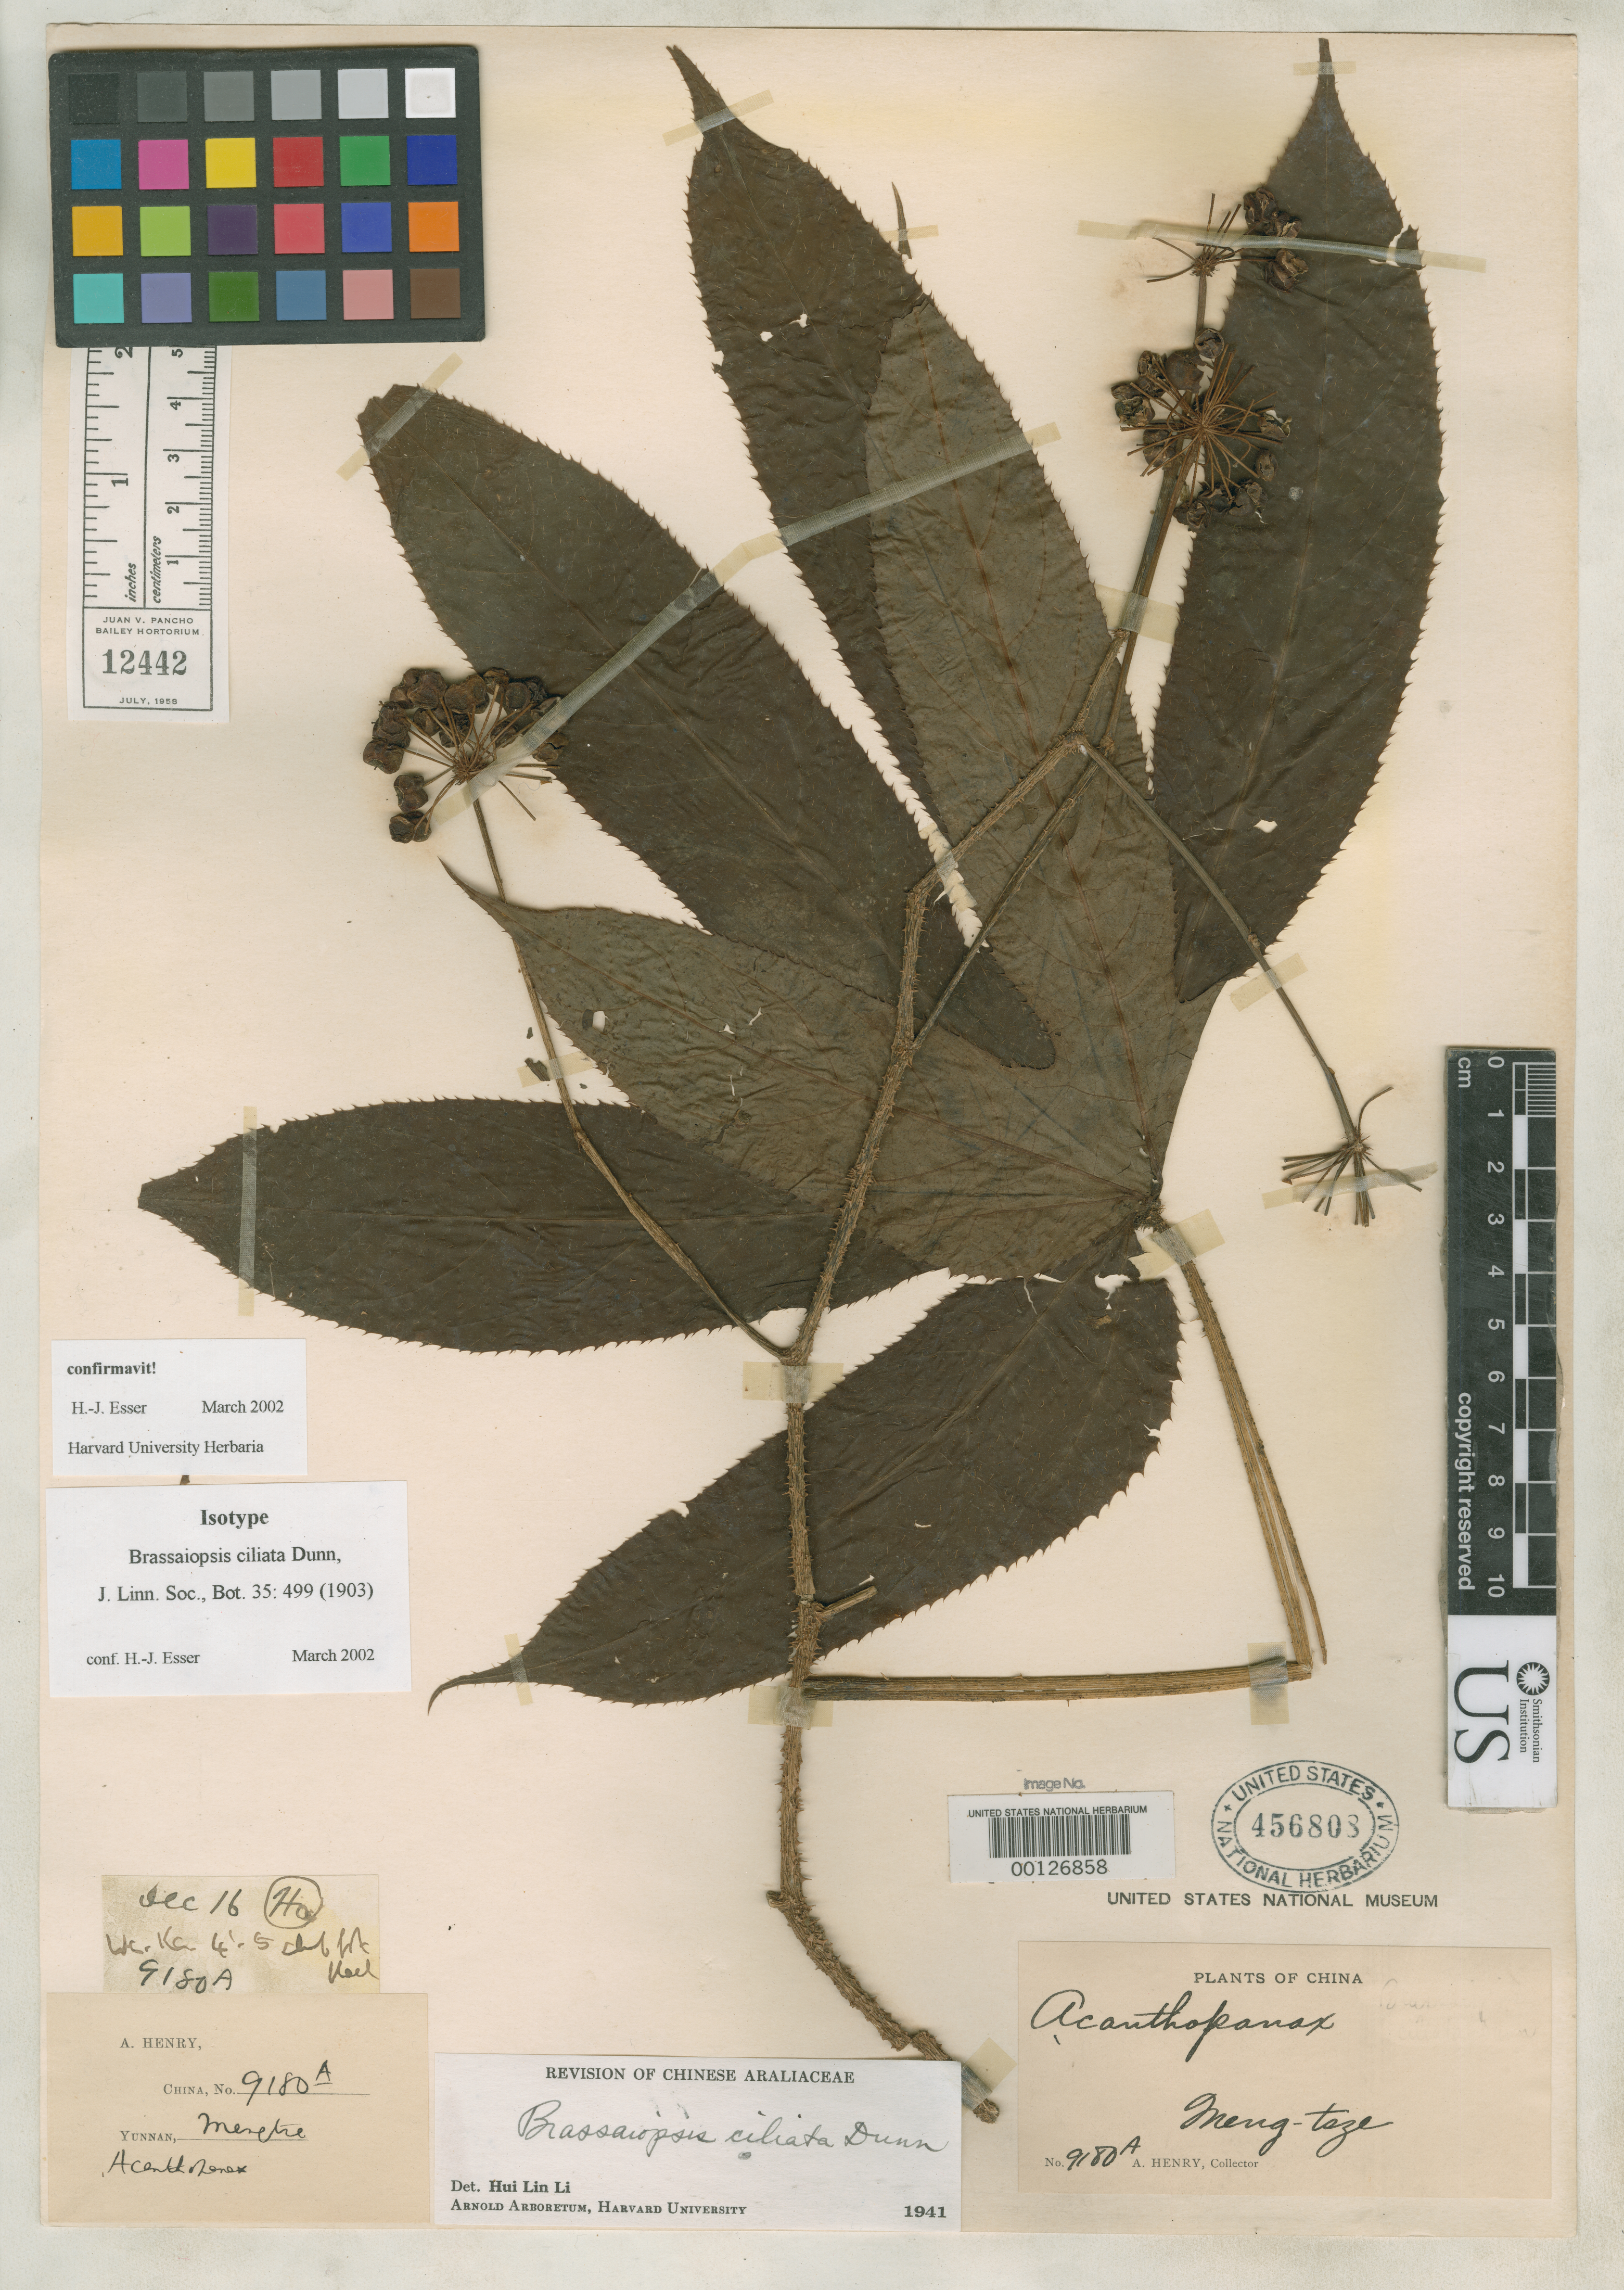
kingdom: Plantae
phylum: Tracheophyta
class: Magnoliopsida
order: Apiales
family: Araliaceae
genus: Brassaiopsis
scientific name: Brassaiopsis ciliata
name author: Dunn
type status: Isotype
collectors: A. Henry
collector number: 9180 A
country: China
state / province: Yunnan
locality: Yunnan, Mengtze.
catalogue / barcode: US 456808